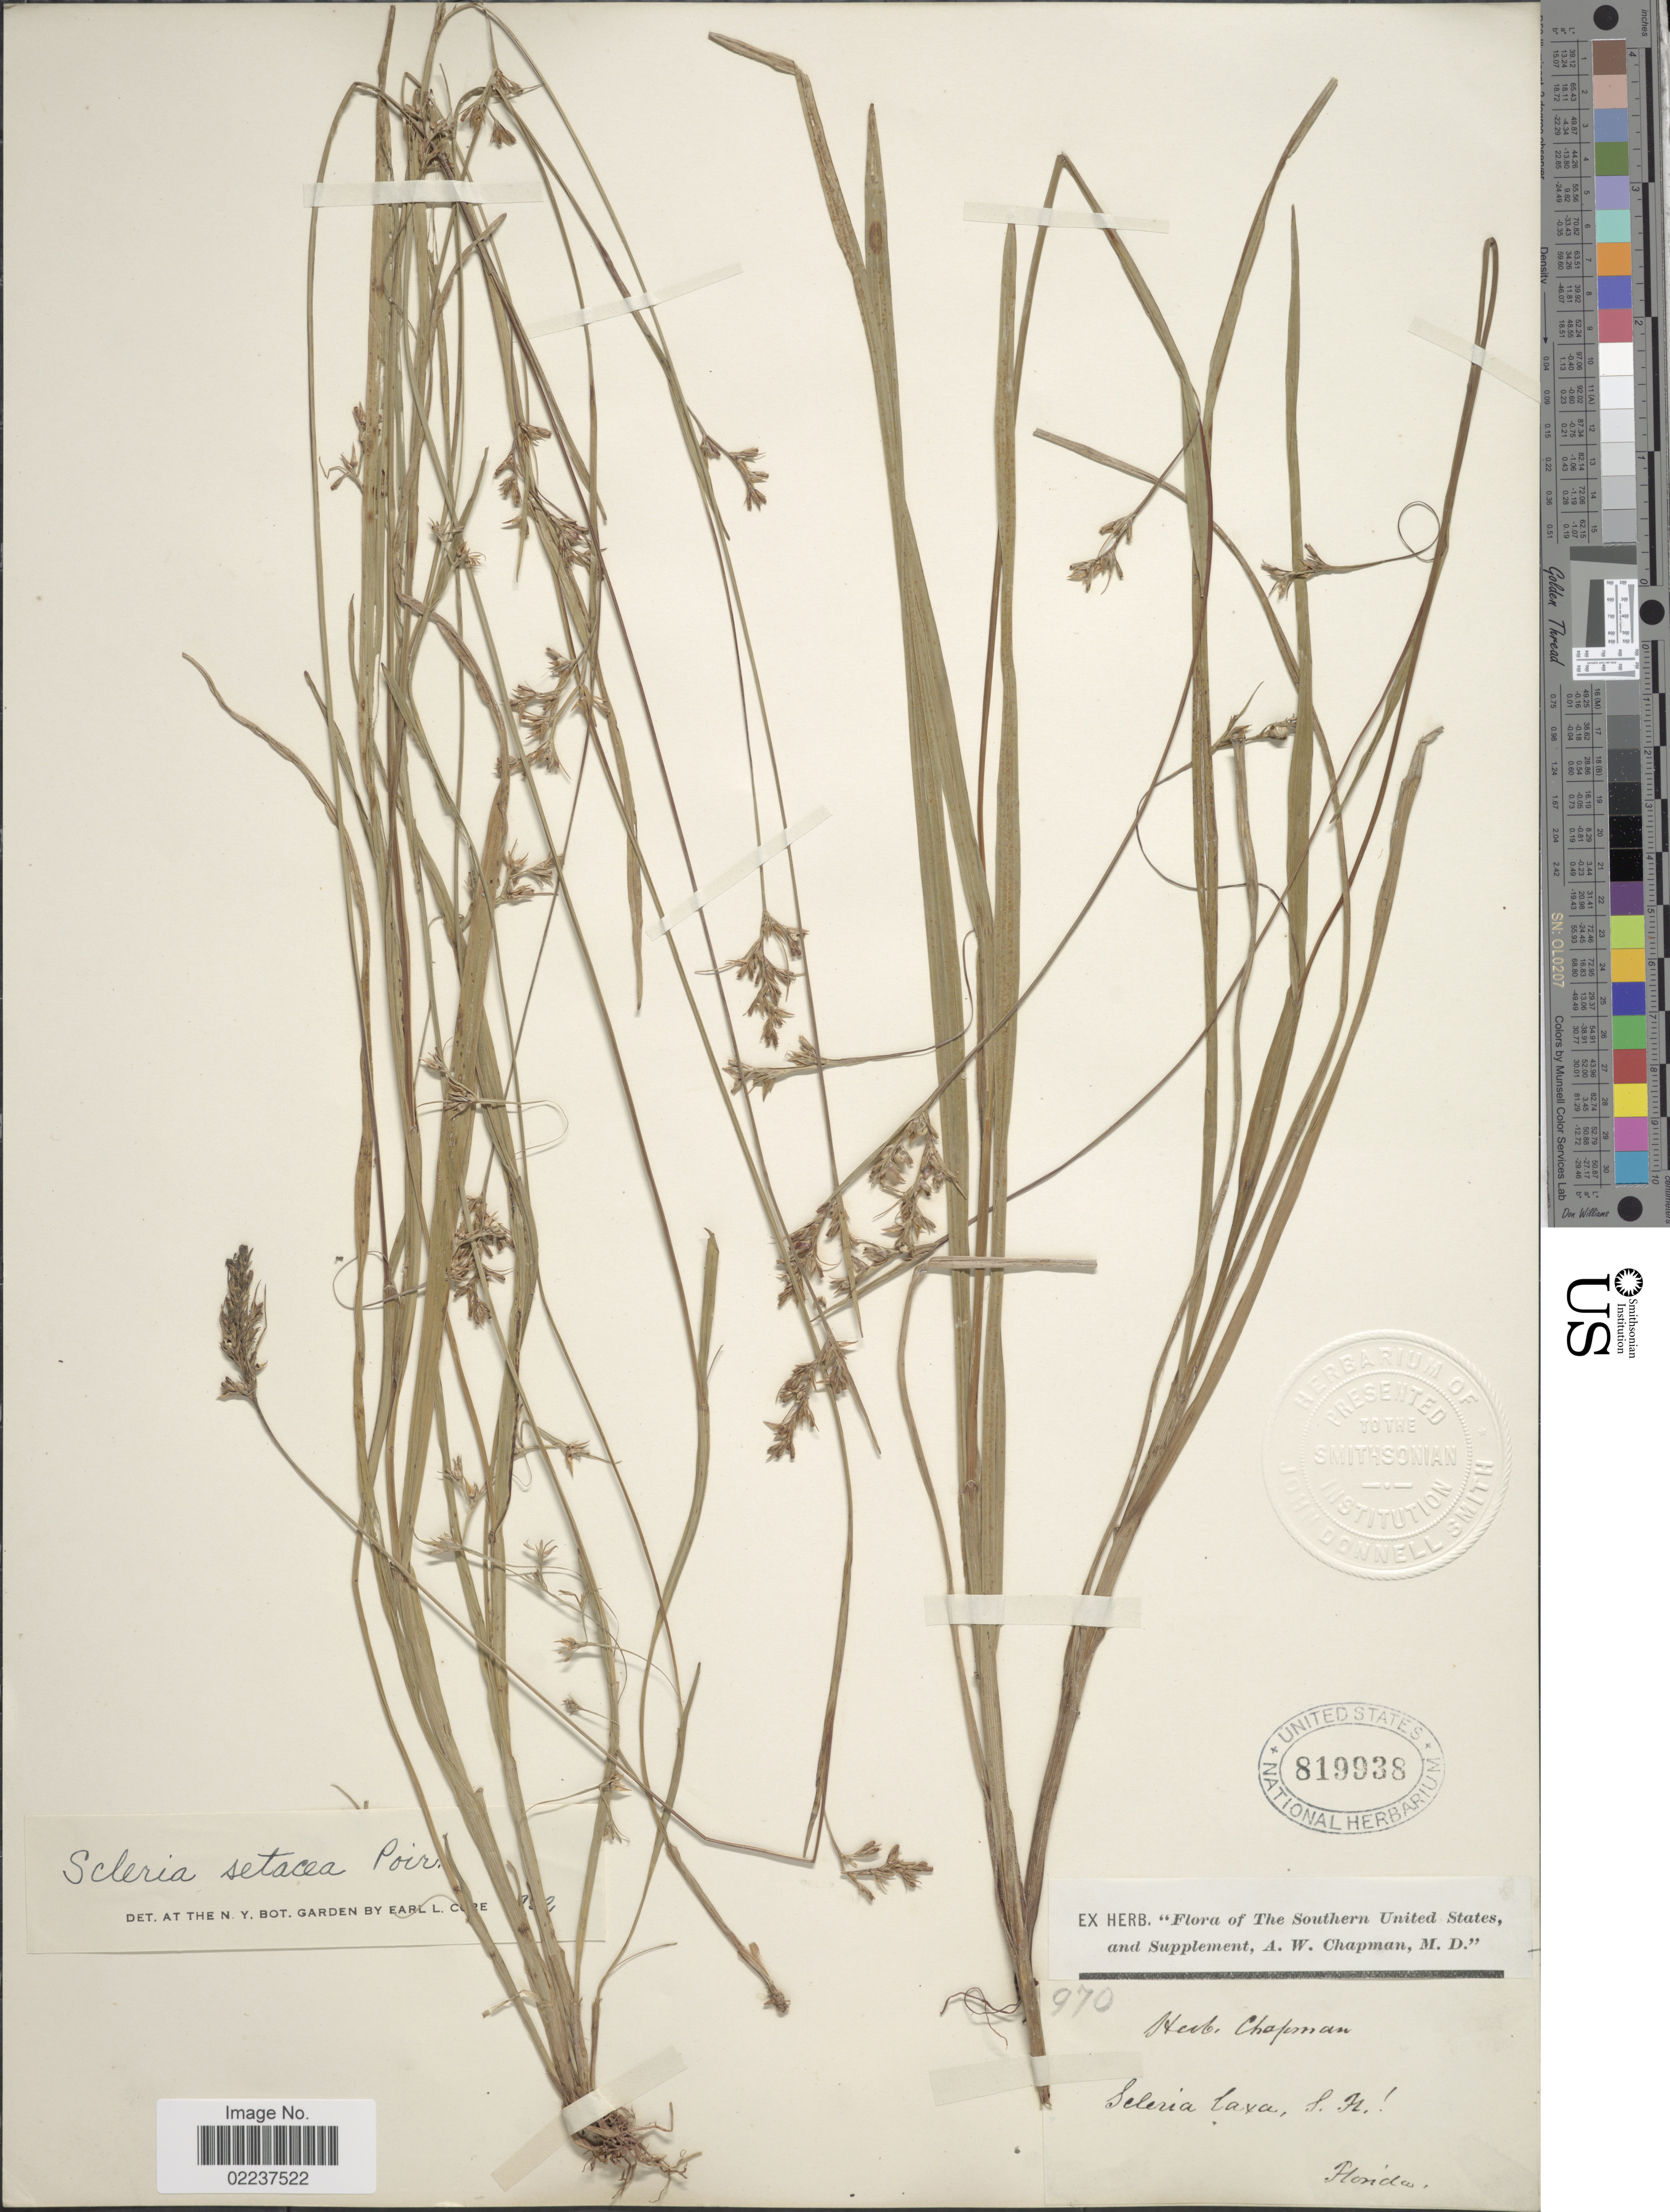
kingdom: Plantae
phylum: Tracheophyta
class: Liliopsida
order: Poales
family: Cyperaceae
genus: Scleria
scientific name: Scleria muehlenbergii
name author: Steud.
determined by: Strong, Mark T., (BOT), Smithsonian Institution - National Museum of Natural History (UNITED STATES)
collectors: ex herb. Chapman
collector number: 970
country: United States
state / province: Florida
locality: Southern United States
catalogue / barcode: US 819938